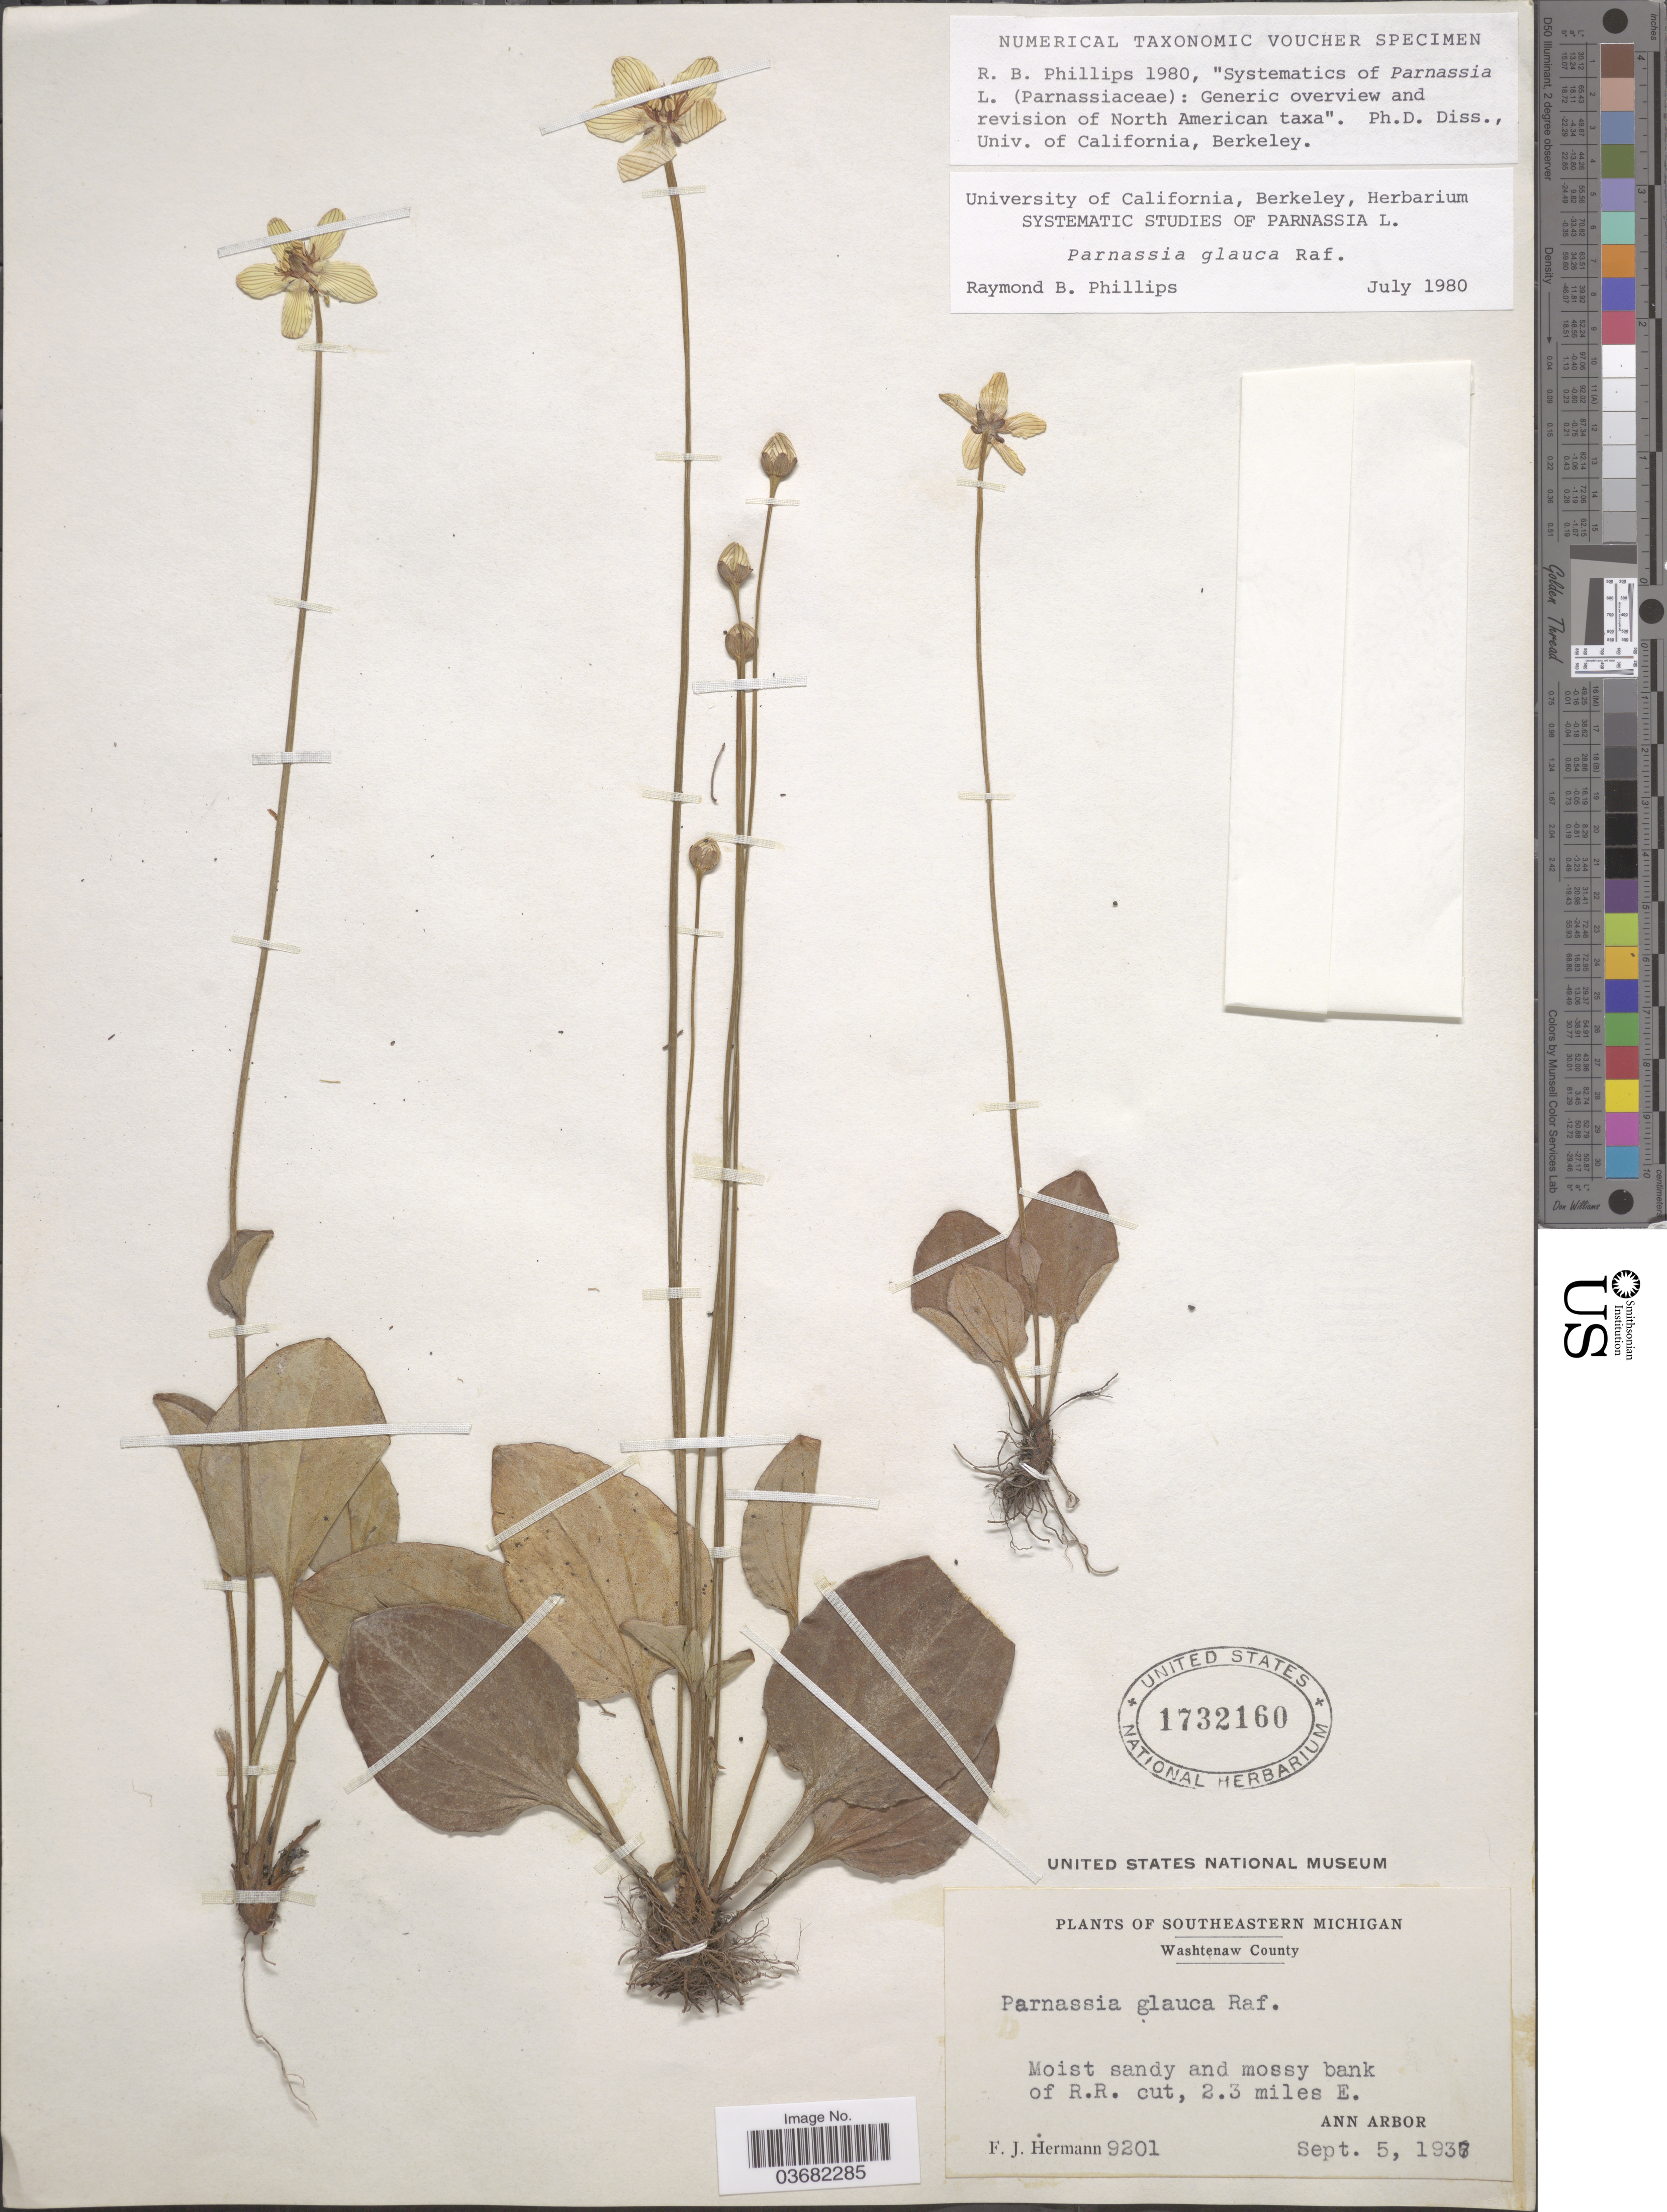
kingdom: Plantae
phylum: Tracheophyta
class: Magnoliopsida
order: Celastrales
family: Parnassiaceae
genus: Parnassia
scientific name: Parnassia glauca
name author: Raf.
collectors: F. J. Hermann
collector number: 9201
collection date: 1937-09-05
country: United States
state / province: Michigan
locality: Southeastern Michigan. Washtenaw County. Moist sandy and mossy bank of R.R. cut, 2.3. miles E. Ann Arbor.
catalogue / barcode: US 1732160